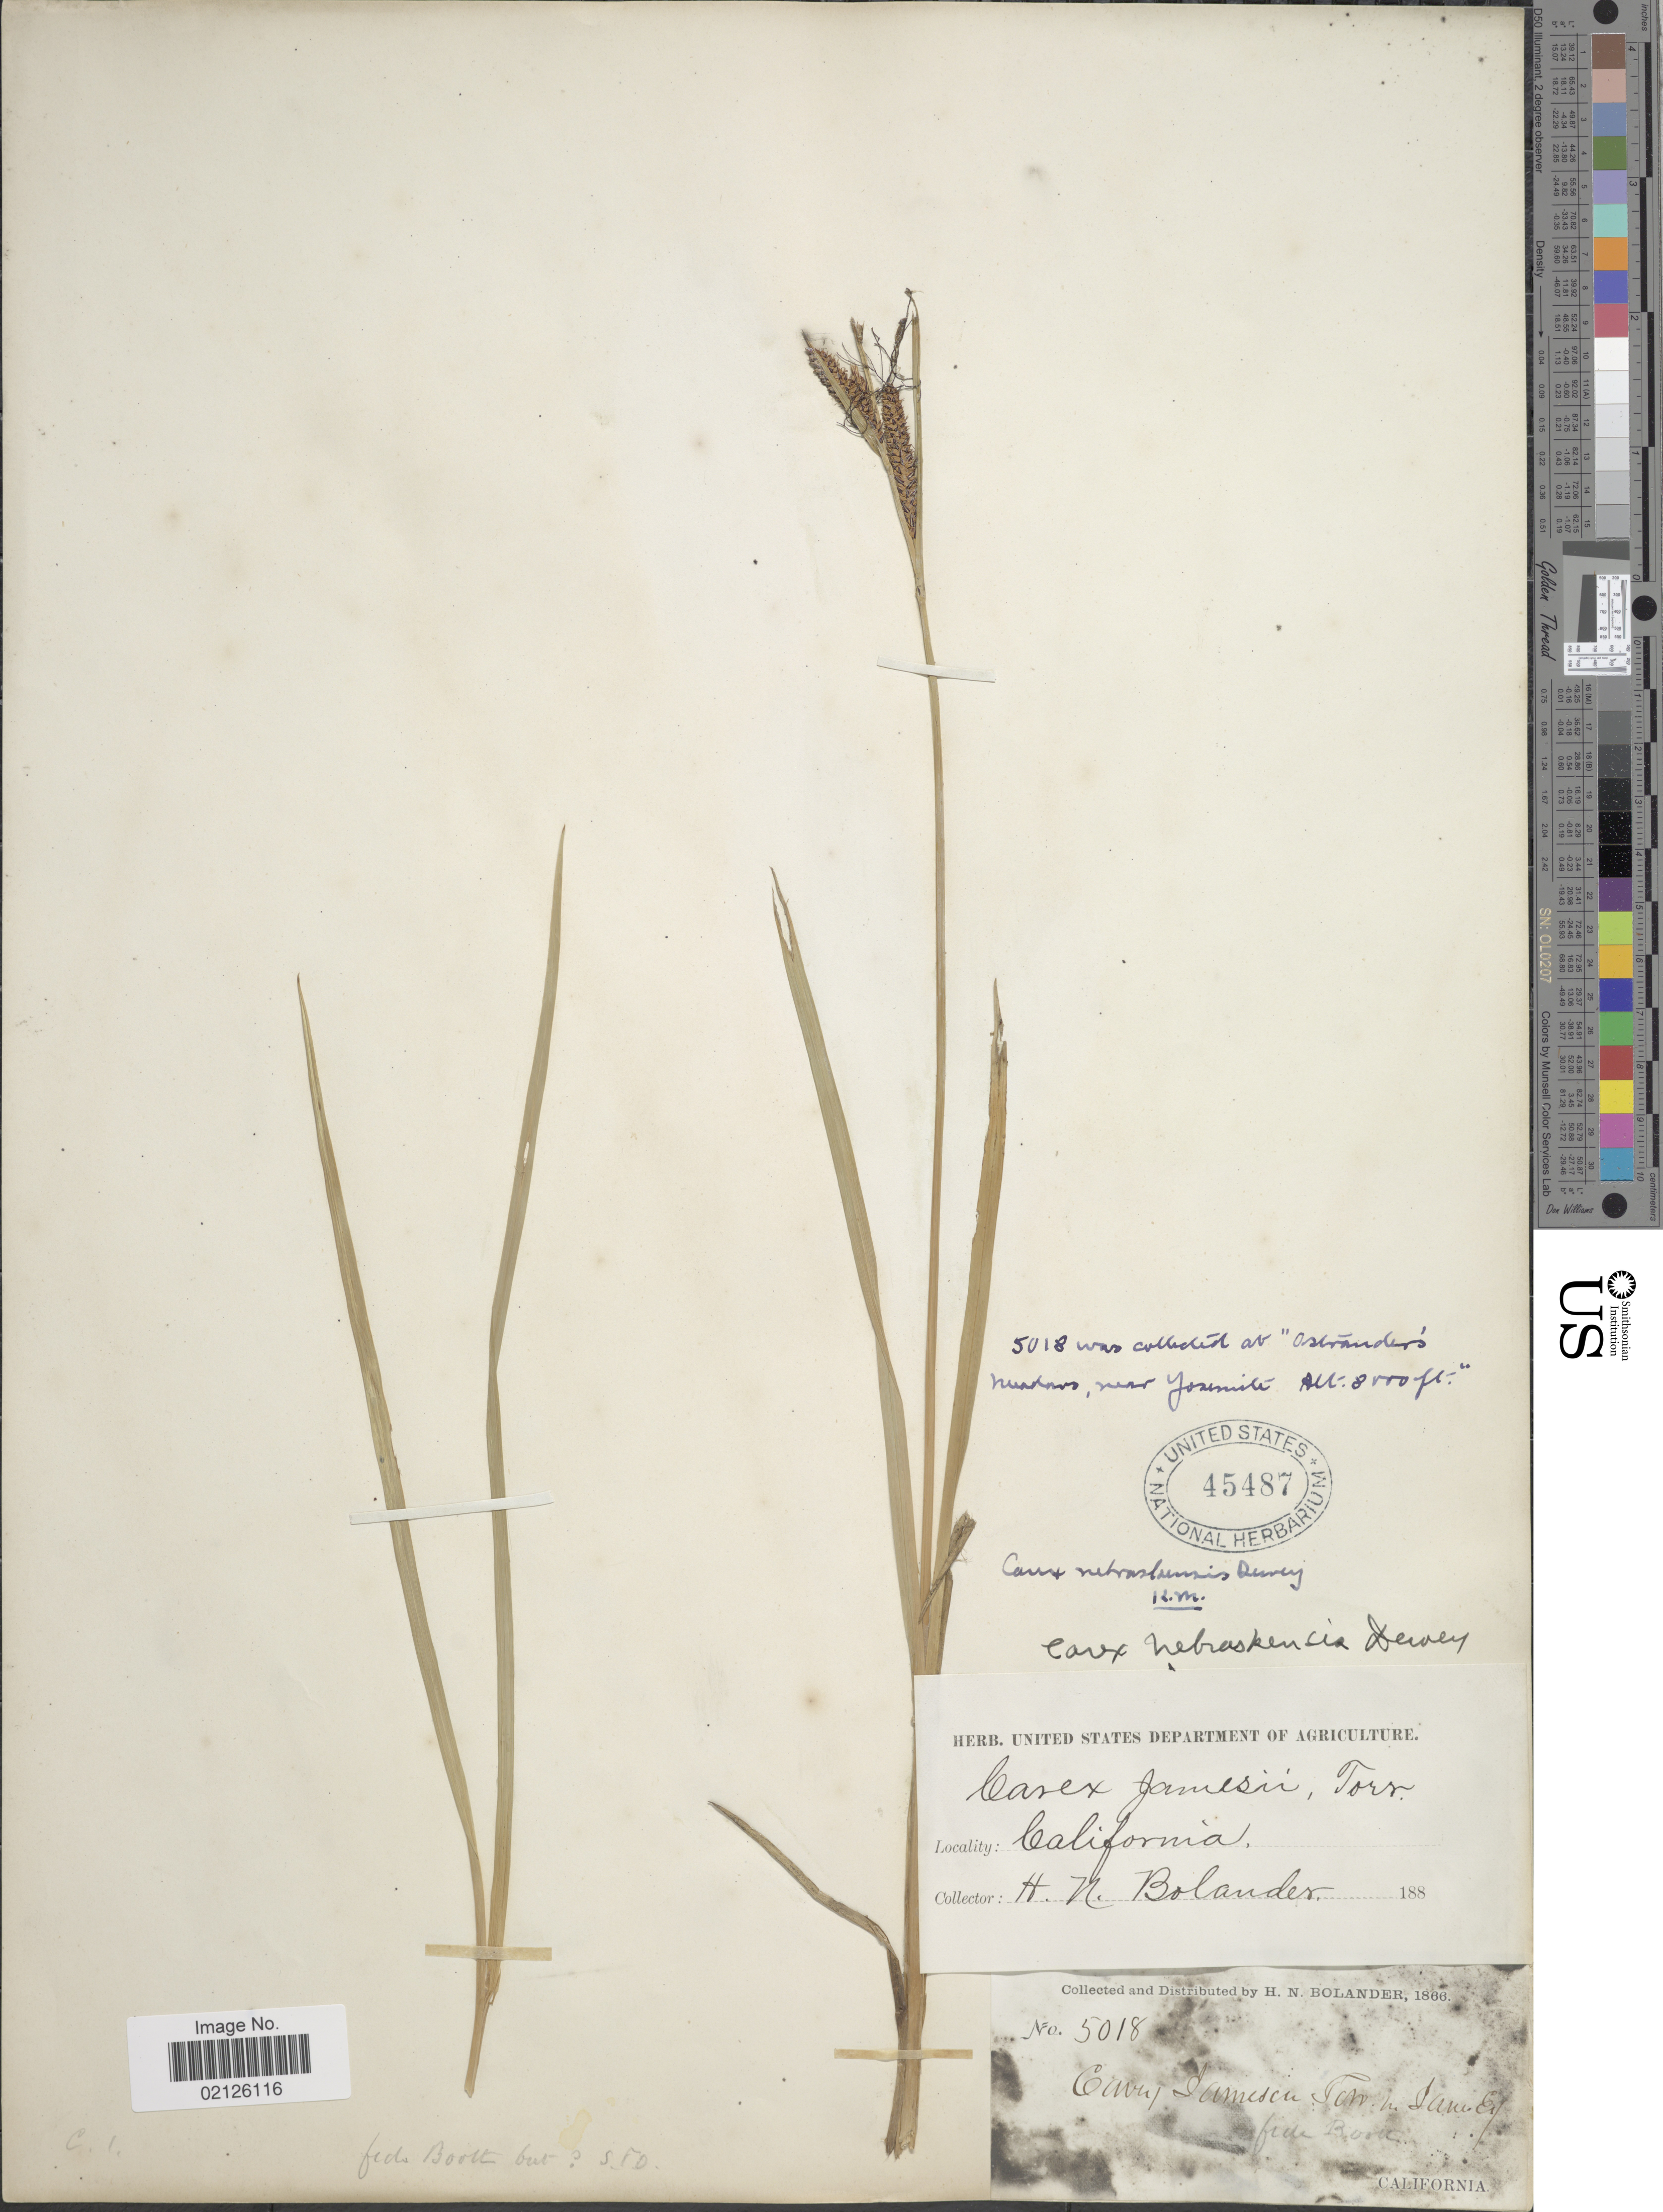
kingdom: Plantae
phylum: Tracheophyta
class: Liliopsida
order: Poales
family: Cyperaceae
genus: Carex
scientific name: Carex nebrascensis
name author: Dewey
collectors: H. Bolander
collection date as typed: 188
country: United States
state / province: California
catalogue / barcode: US 45487